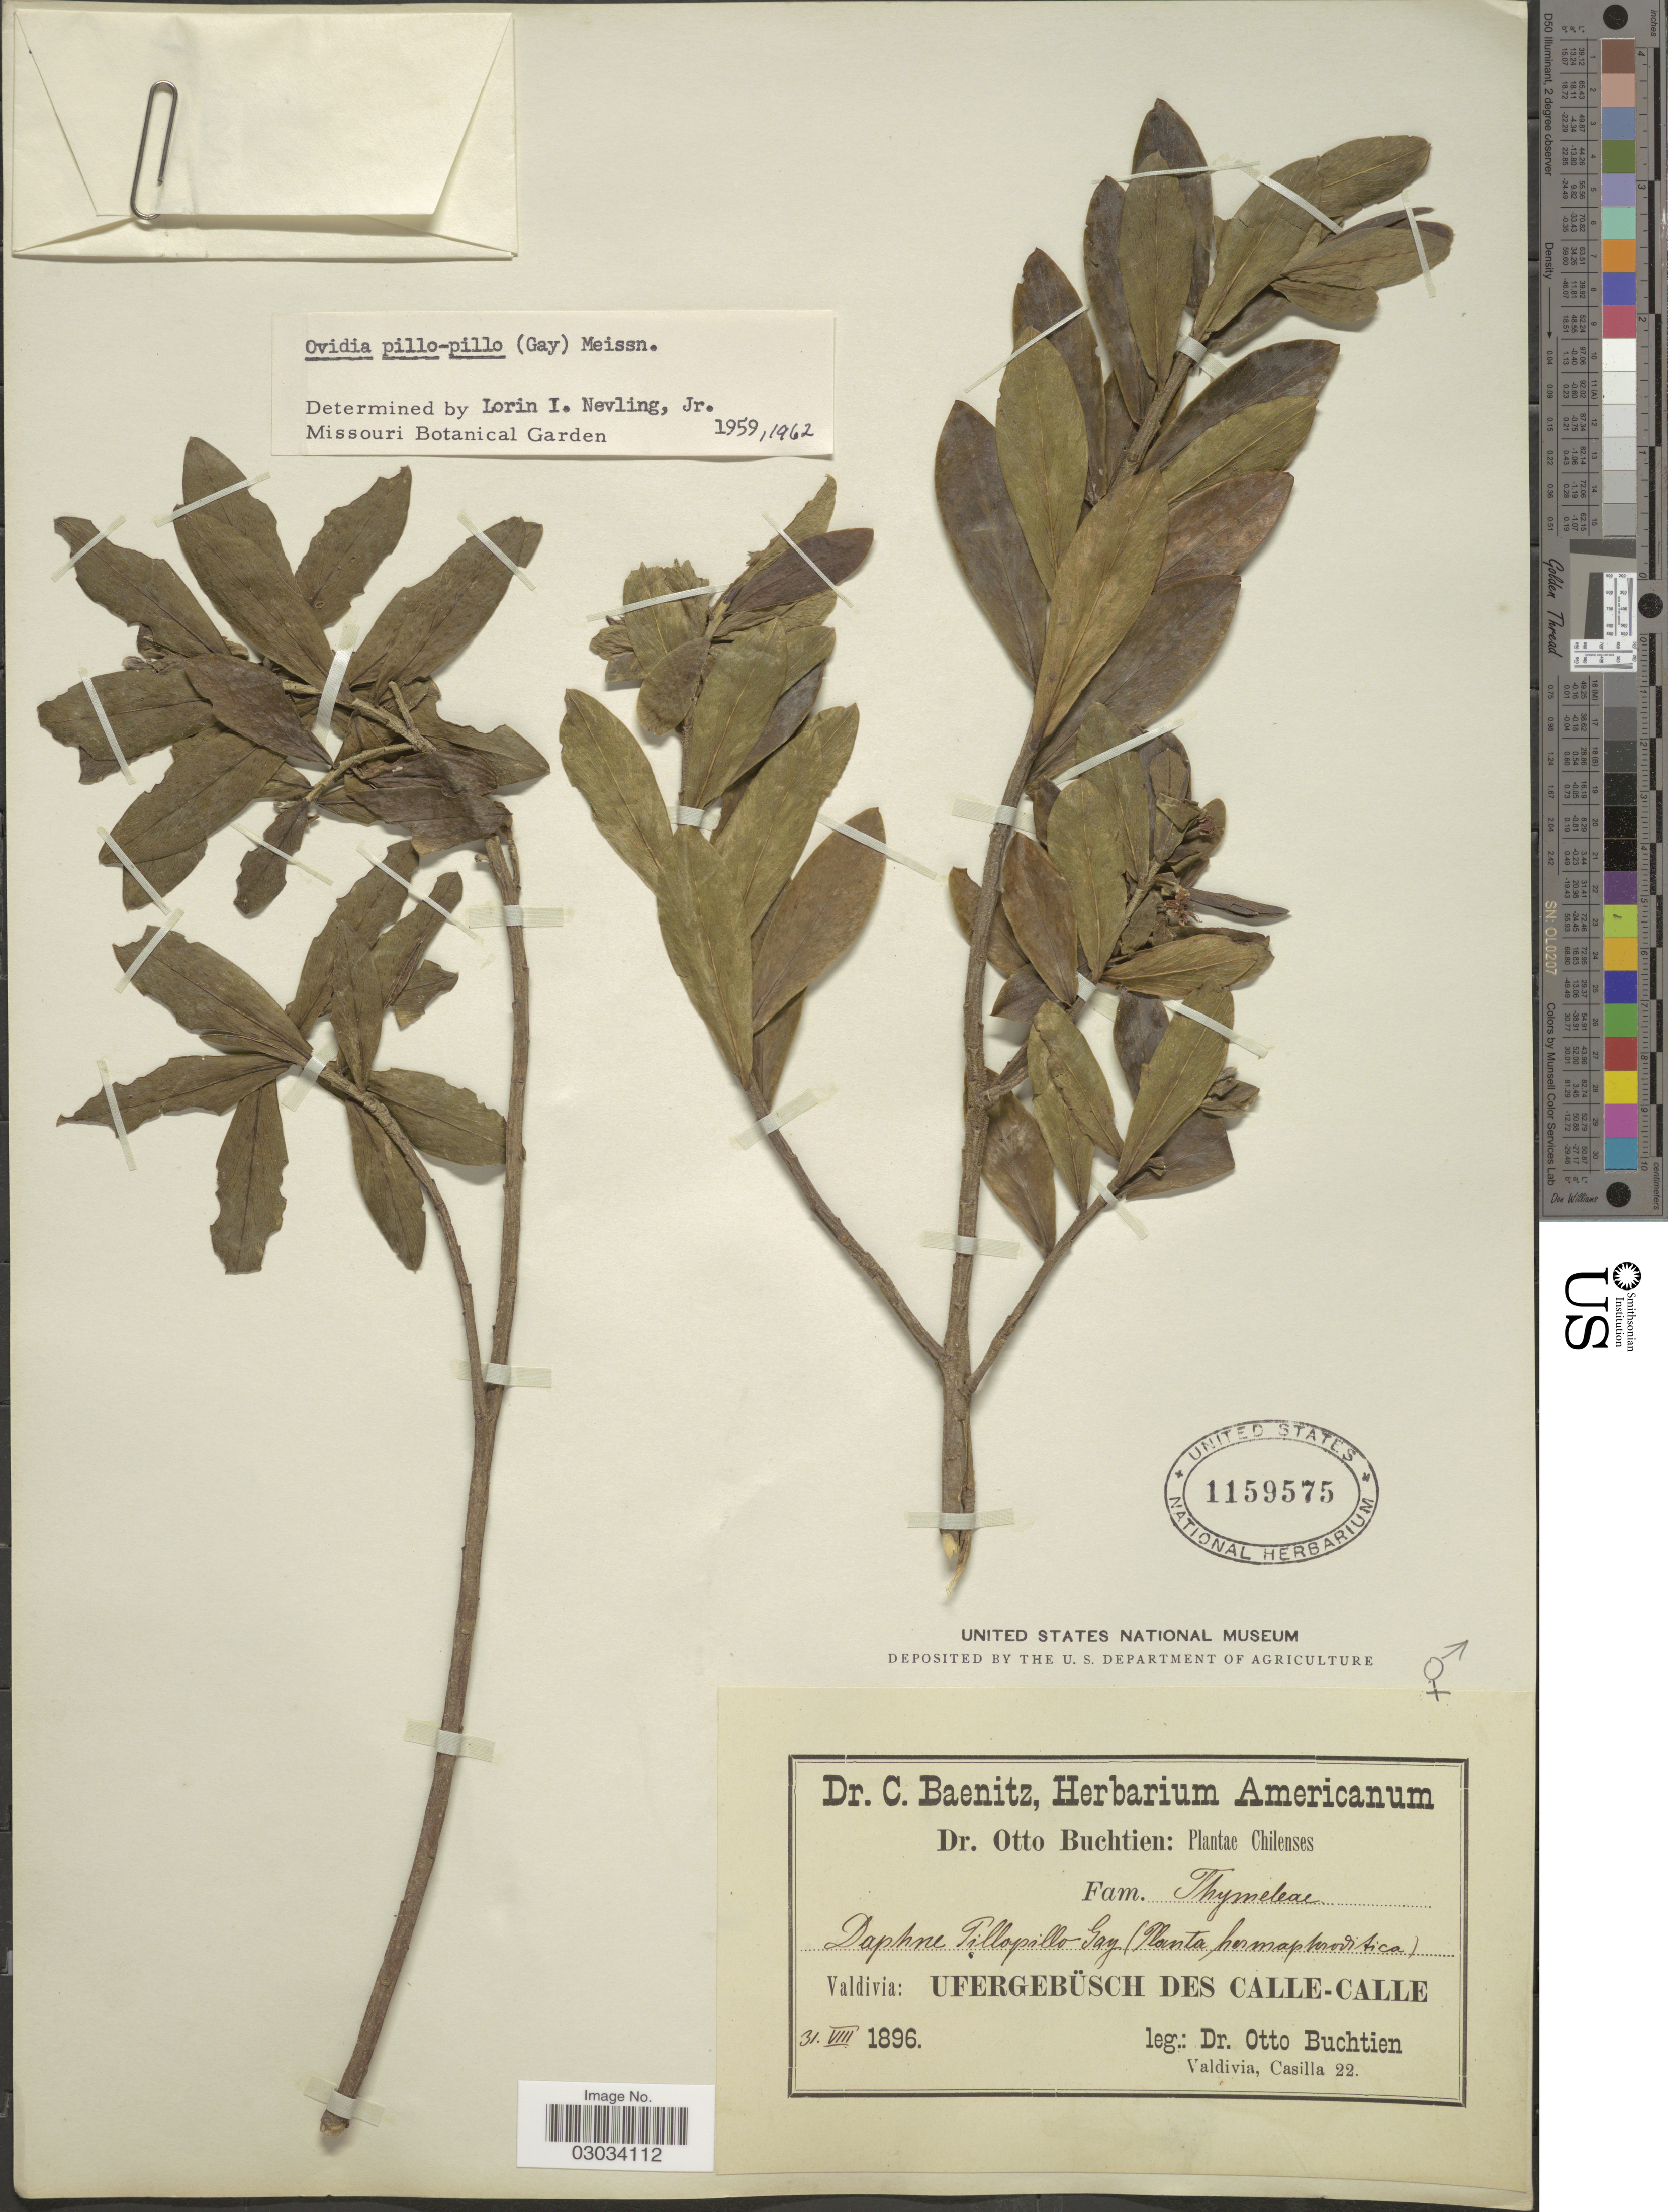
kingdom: Plantae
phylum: Tracheophyta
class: Magnoliopsida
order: Malvales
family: Thymelaeaceae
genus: Ovidia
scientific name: Ovidia pillopillo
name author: (Gay) Meisn.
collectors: O. Buchtien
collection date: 1896-08-31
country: Chile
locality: Valdivia: Ufergebüsch des Calle-Calle.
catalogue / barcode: US 1159575